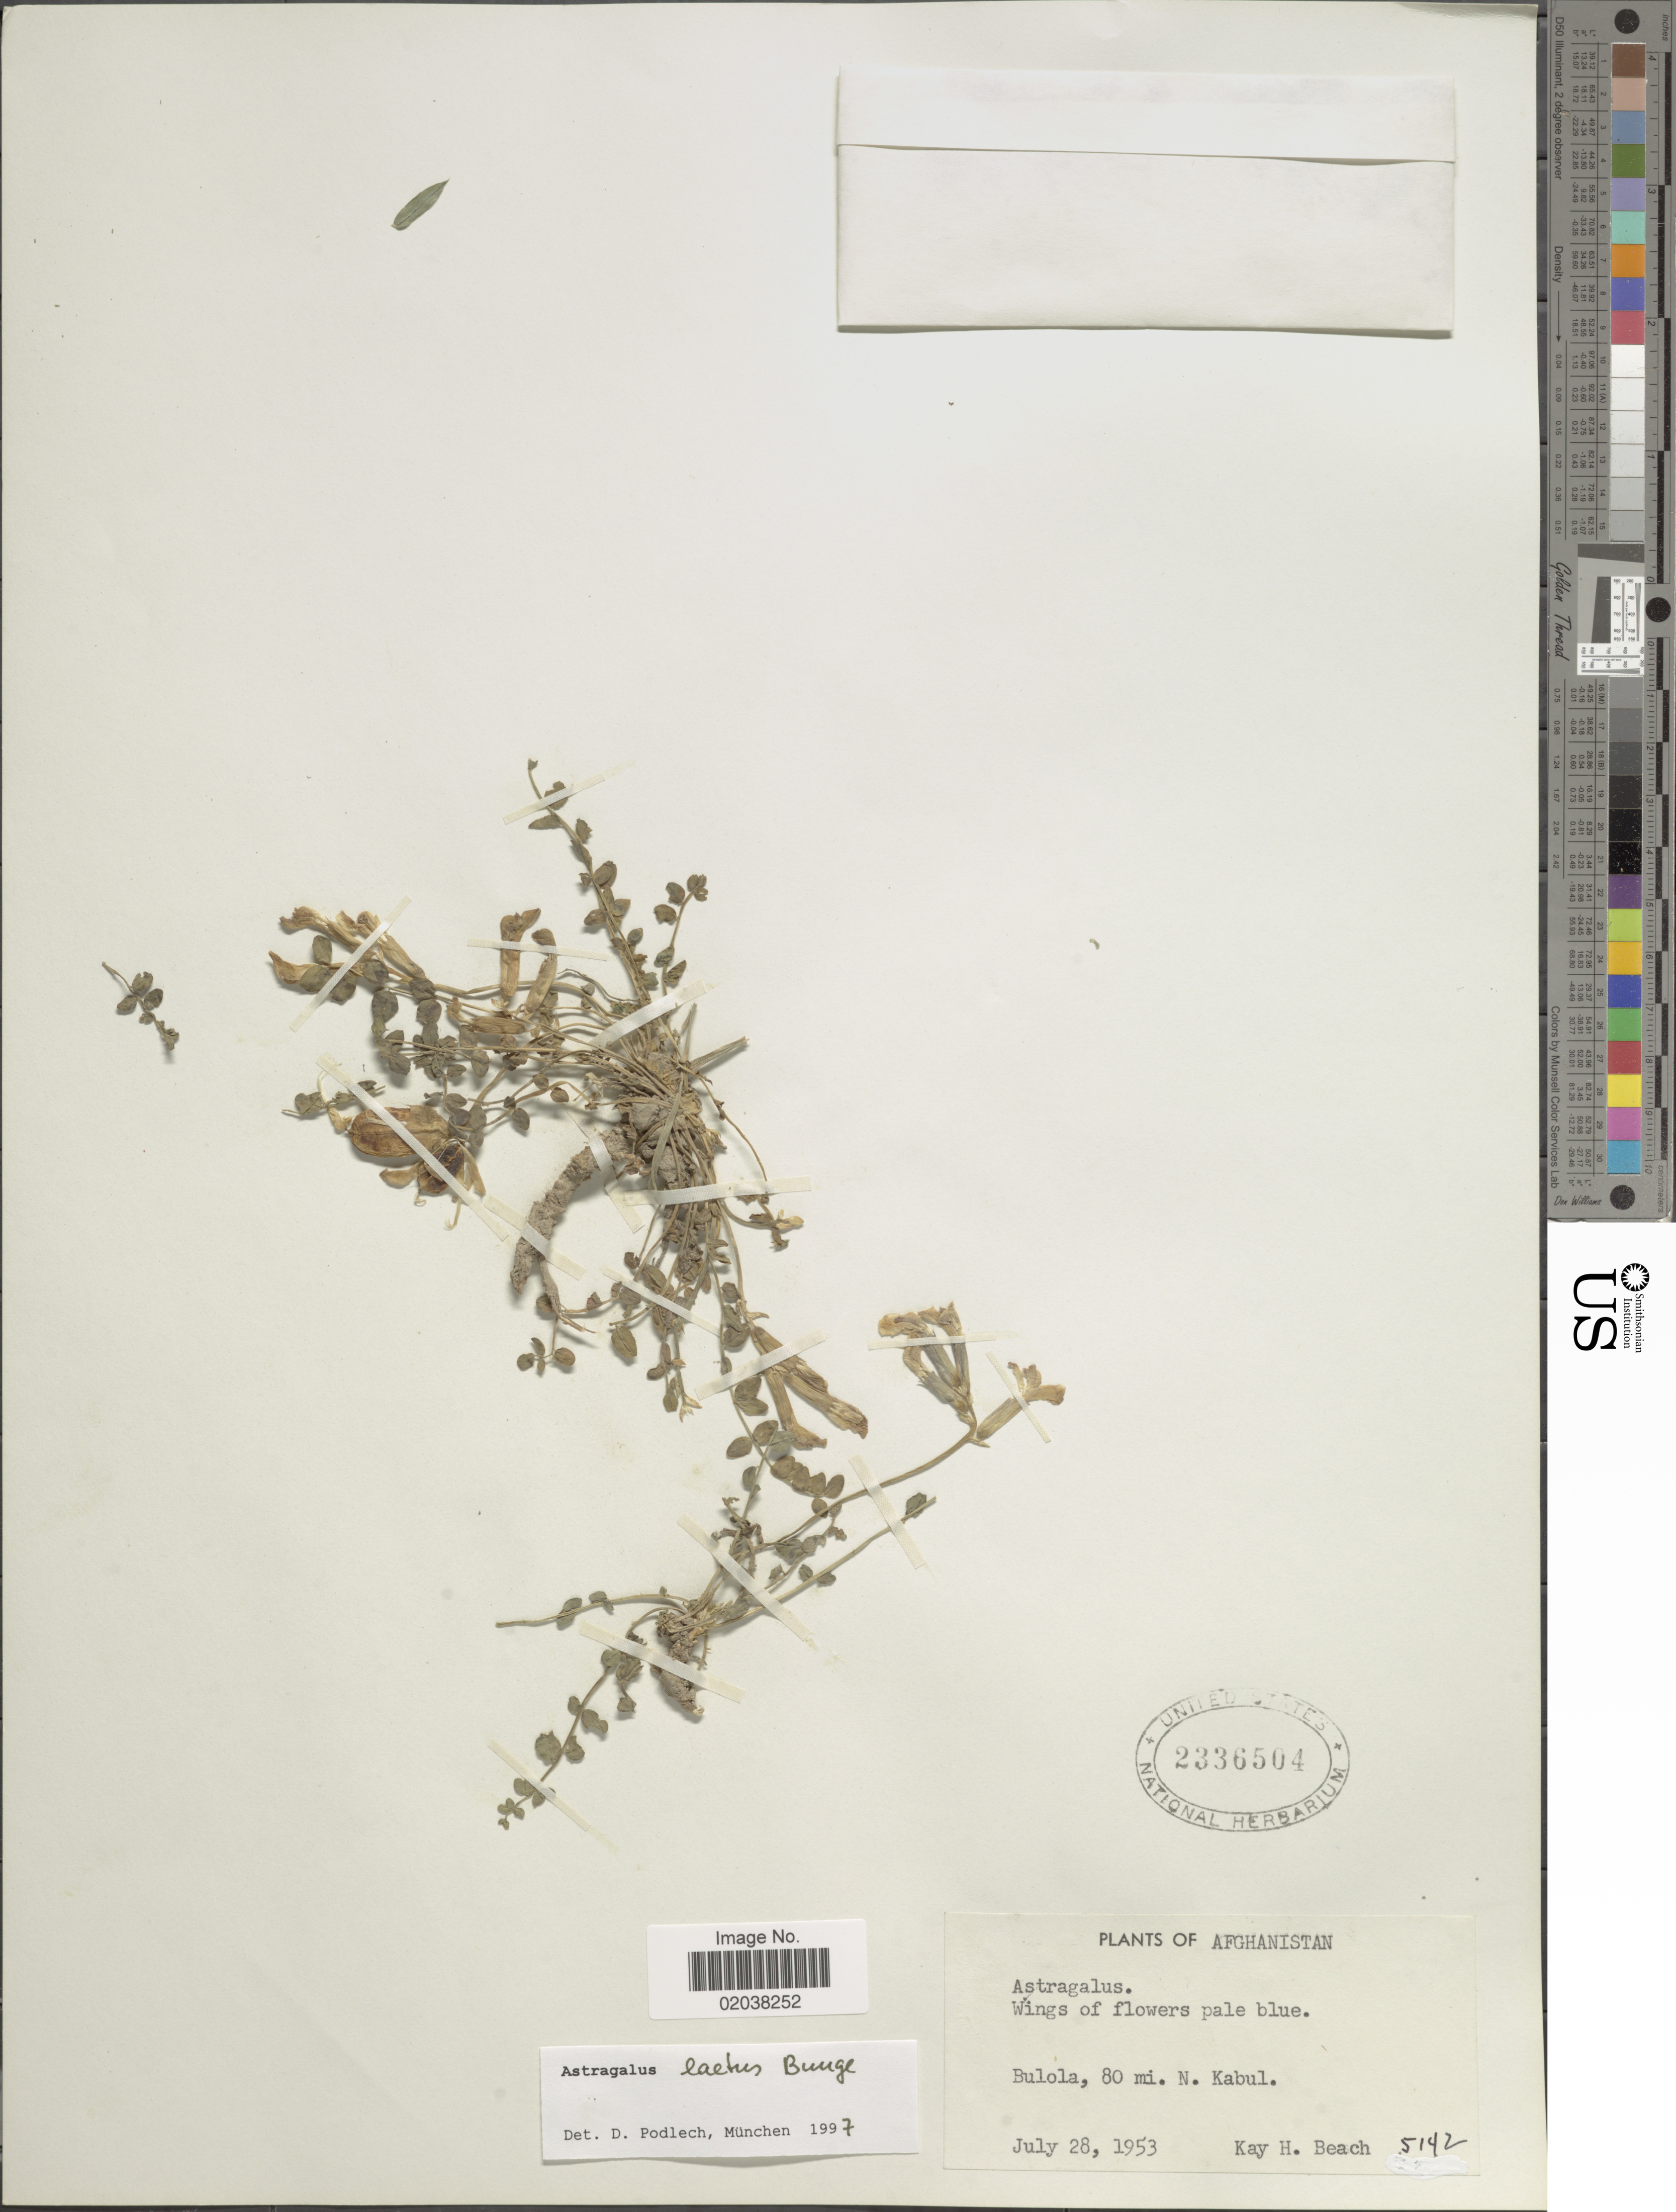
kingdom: Plantae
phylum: Tracheophyta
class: Magnoliopsida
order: Fabales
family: Fabaceae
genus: Astragalus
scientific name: Astragalus laetus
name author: Bunge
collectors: K. H. Beach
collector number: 5142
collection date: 1953-07-28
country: Afghanistan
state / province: Kabul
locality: Bulola, 80 mi. N. Kabul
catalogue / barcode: US 2336504